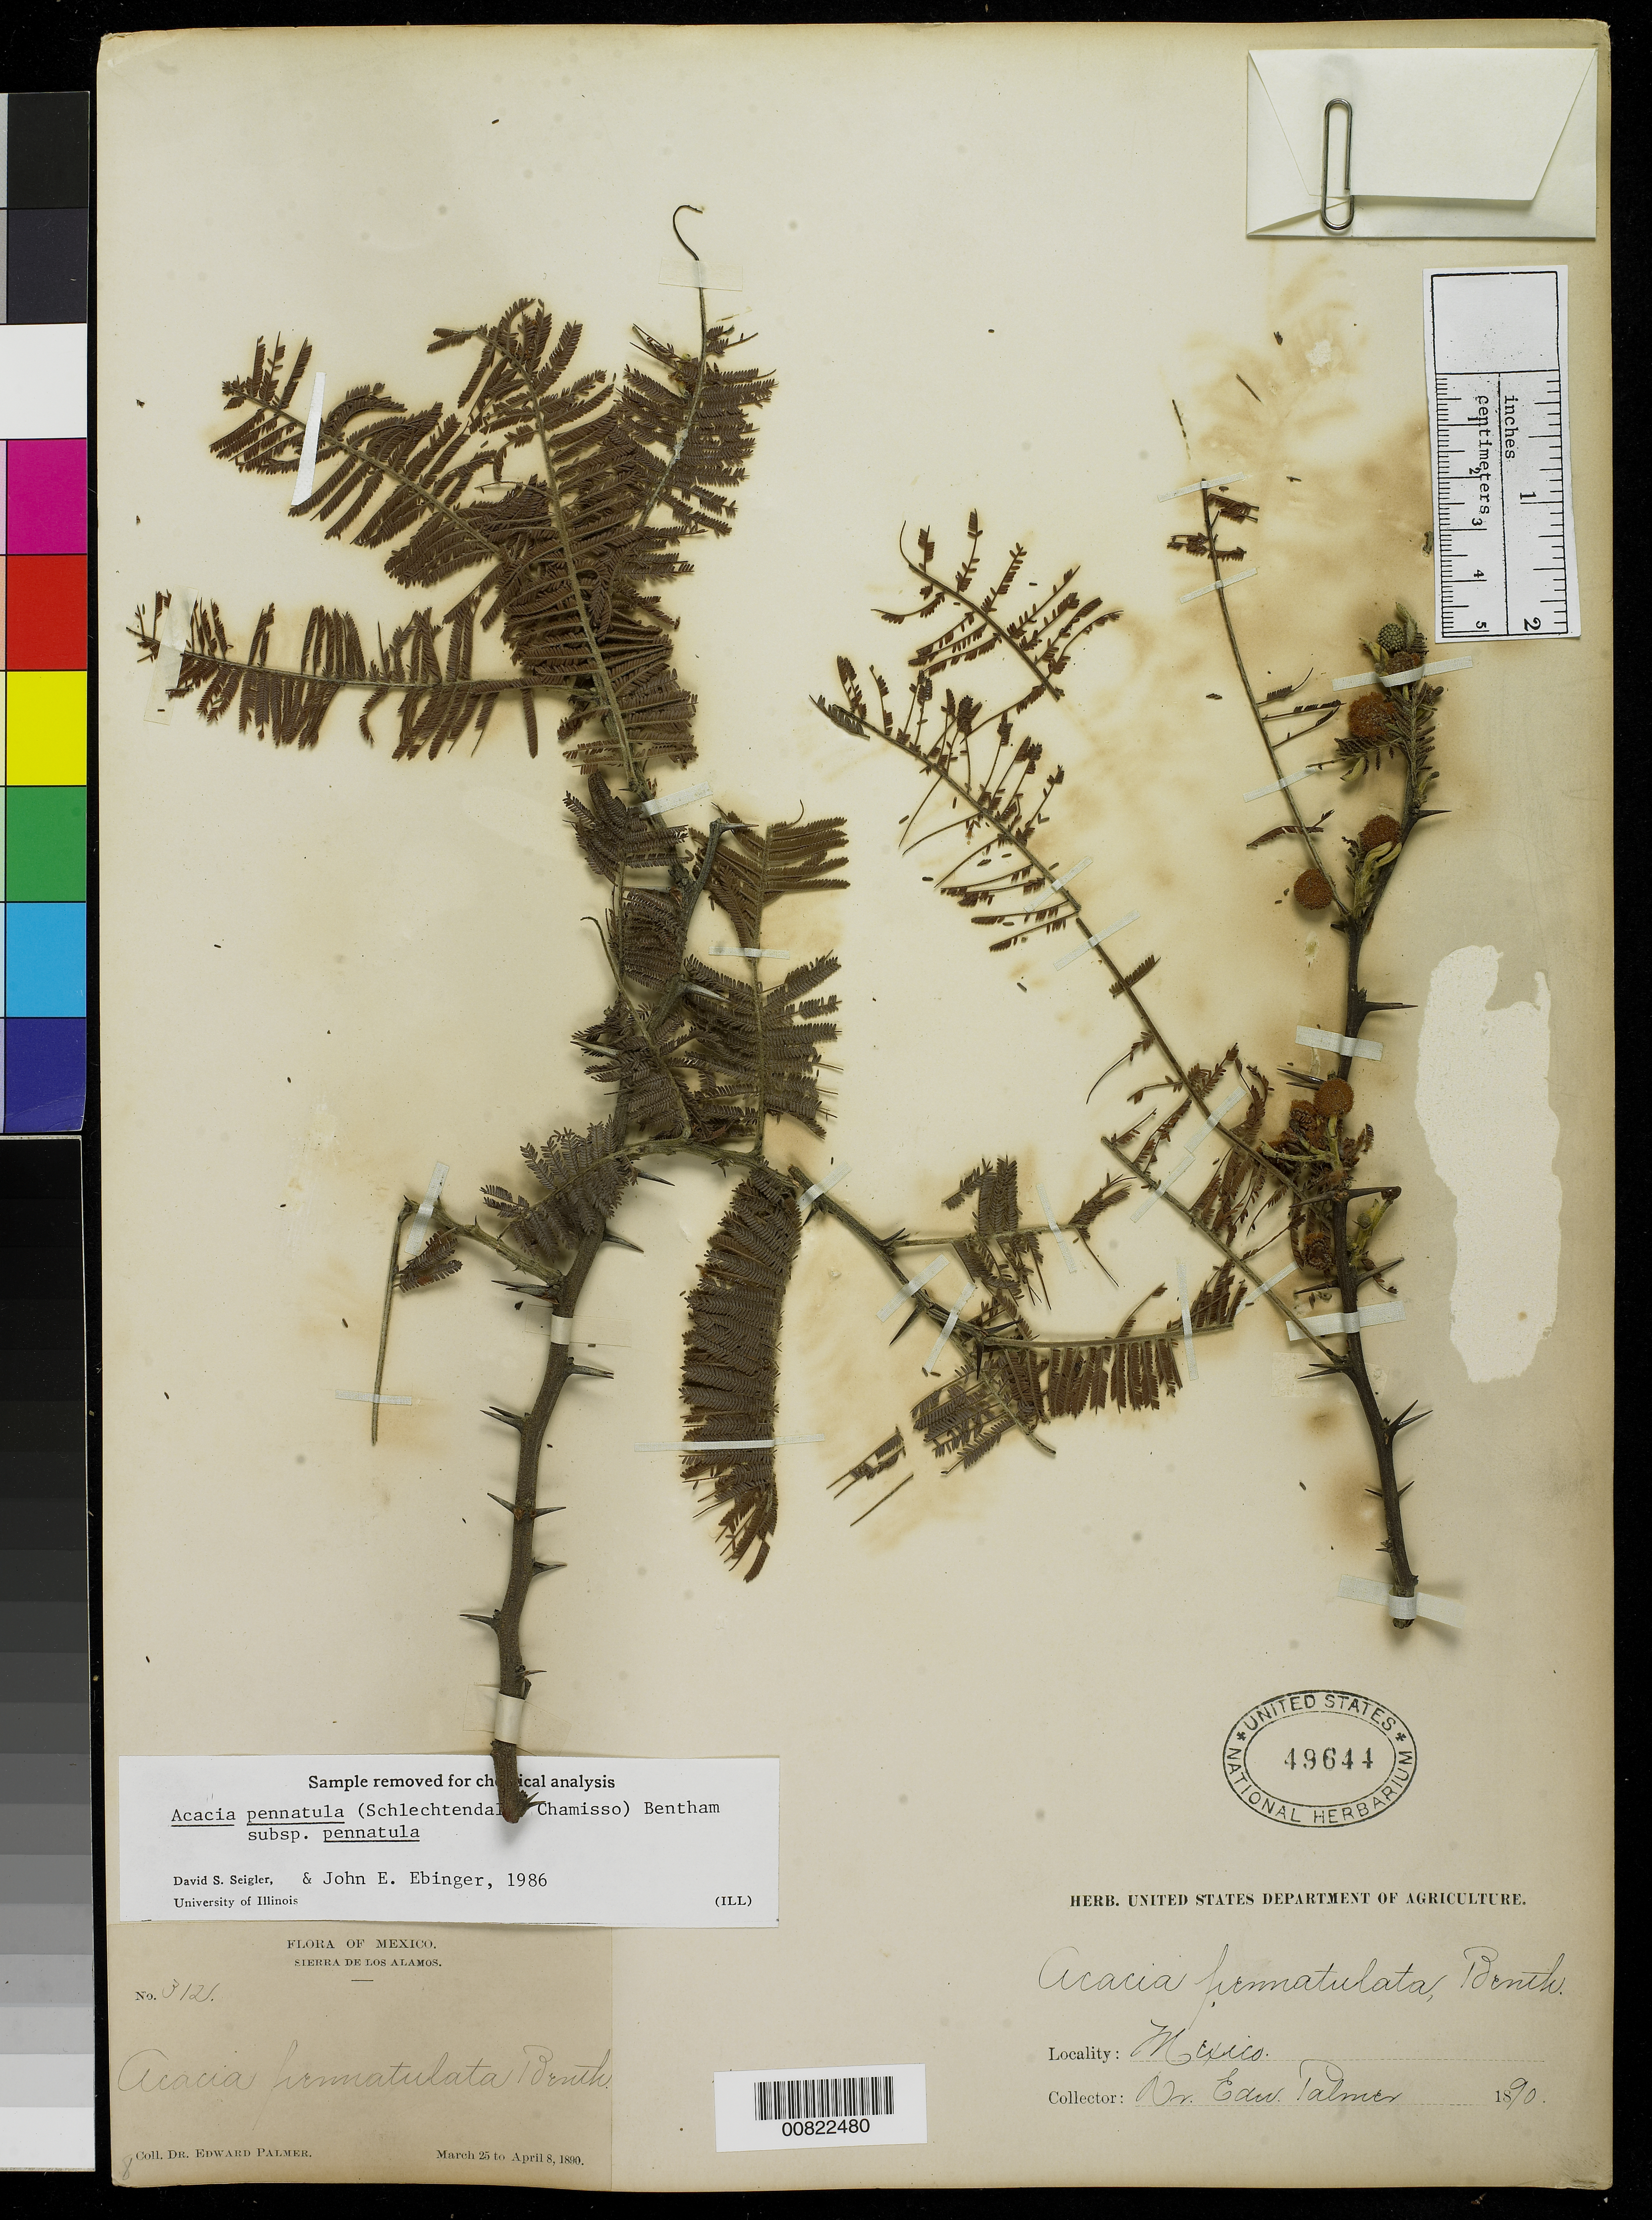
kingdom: Plantae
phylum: Tracheophyta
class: Magnoliopsida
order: Fabales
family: Fabaceae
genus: Vachellia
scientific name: Vachellia pennatula var. pennatula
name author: (Schltdl. & Cham.) Seigler & Ebinger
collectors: E. Palmer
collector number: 312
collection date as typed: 25 Mar 1890 to 08 Apr 1890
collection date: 1890-03-25/1890-04-08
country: Mexico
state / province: Sonora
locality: Sierra de los Alamos, Sonora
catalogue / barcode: US 49644